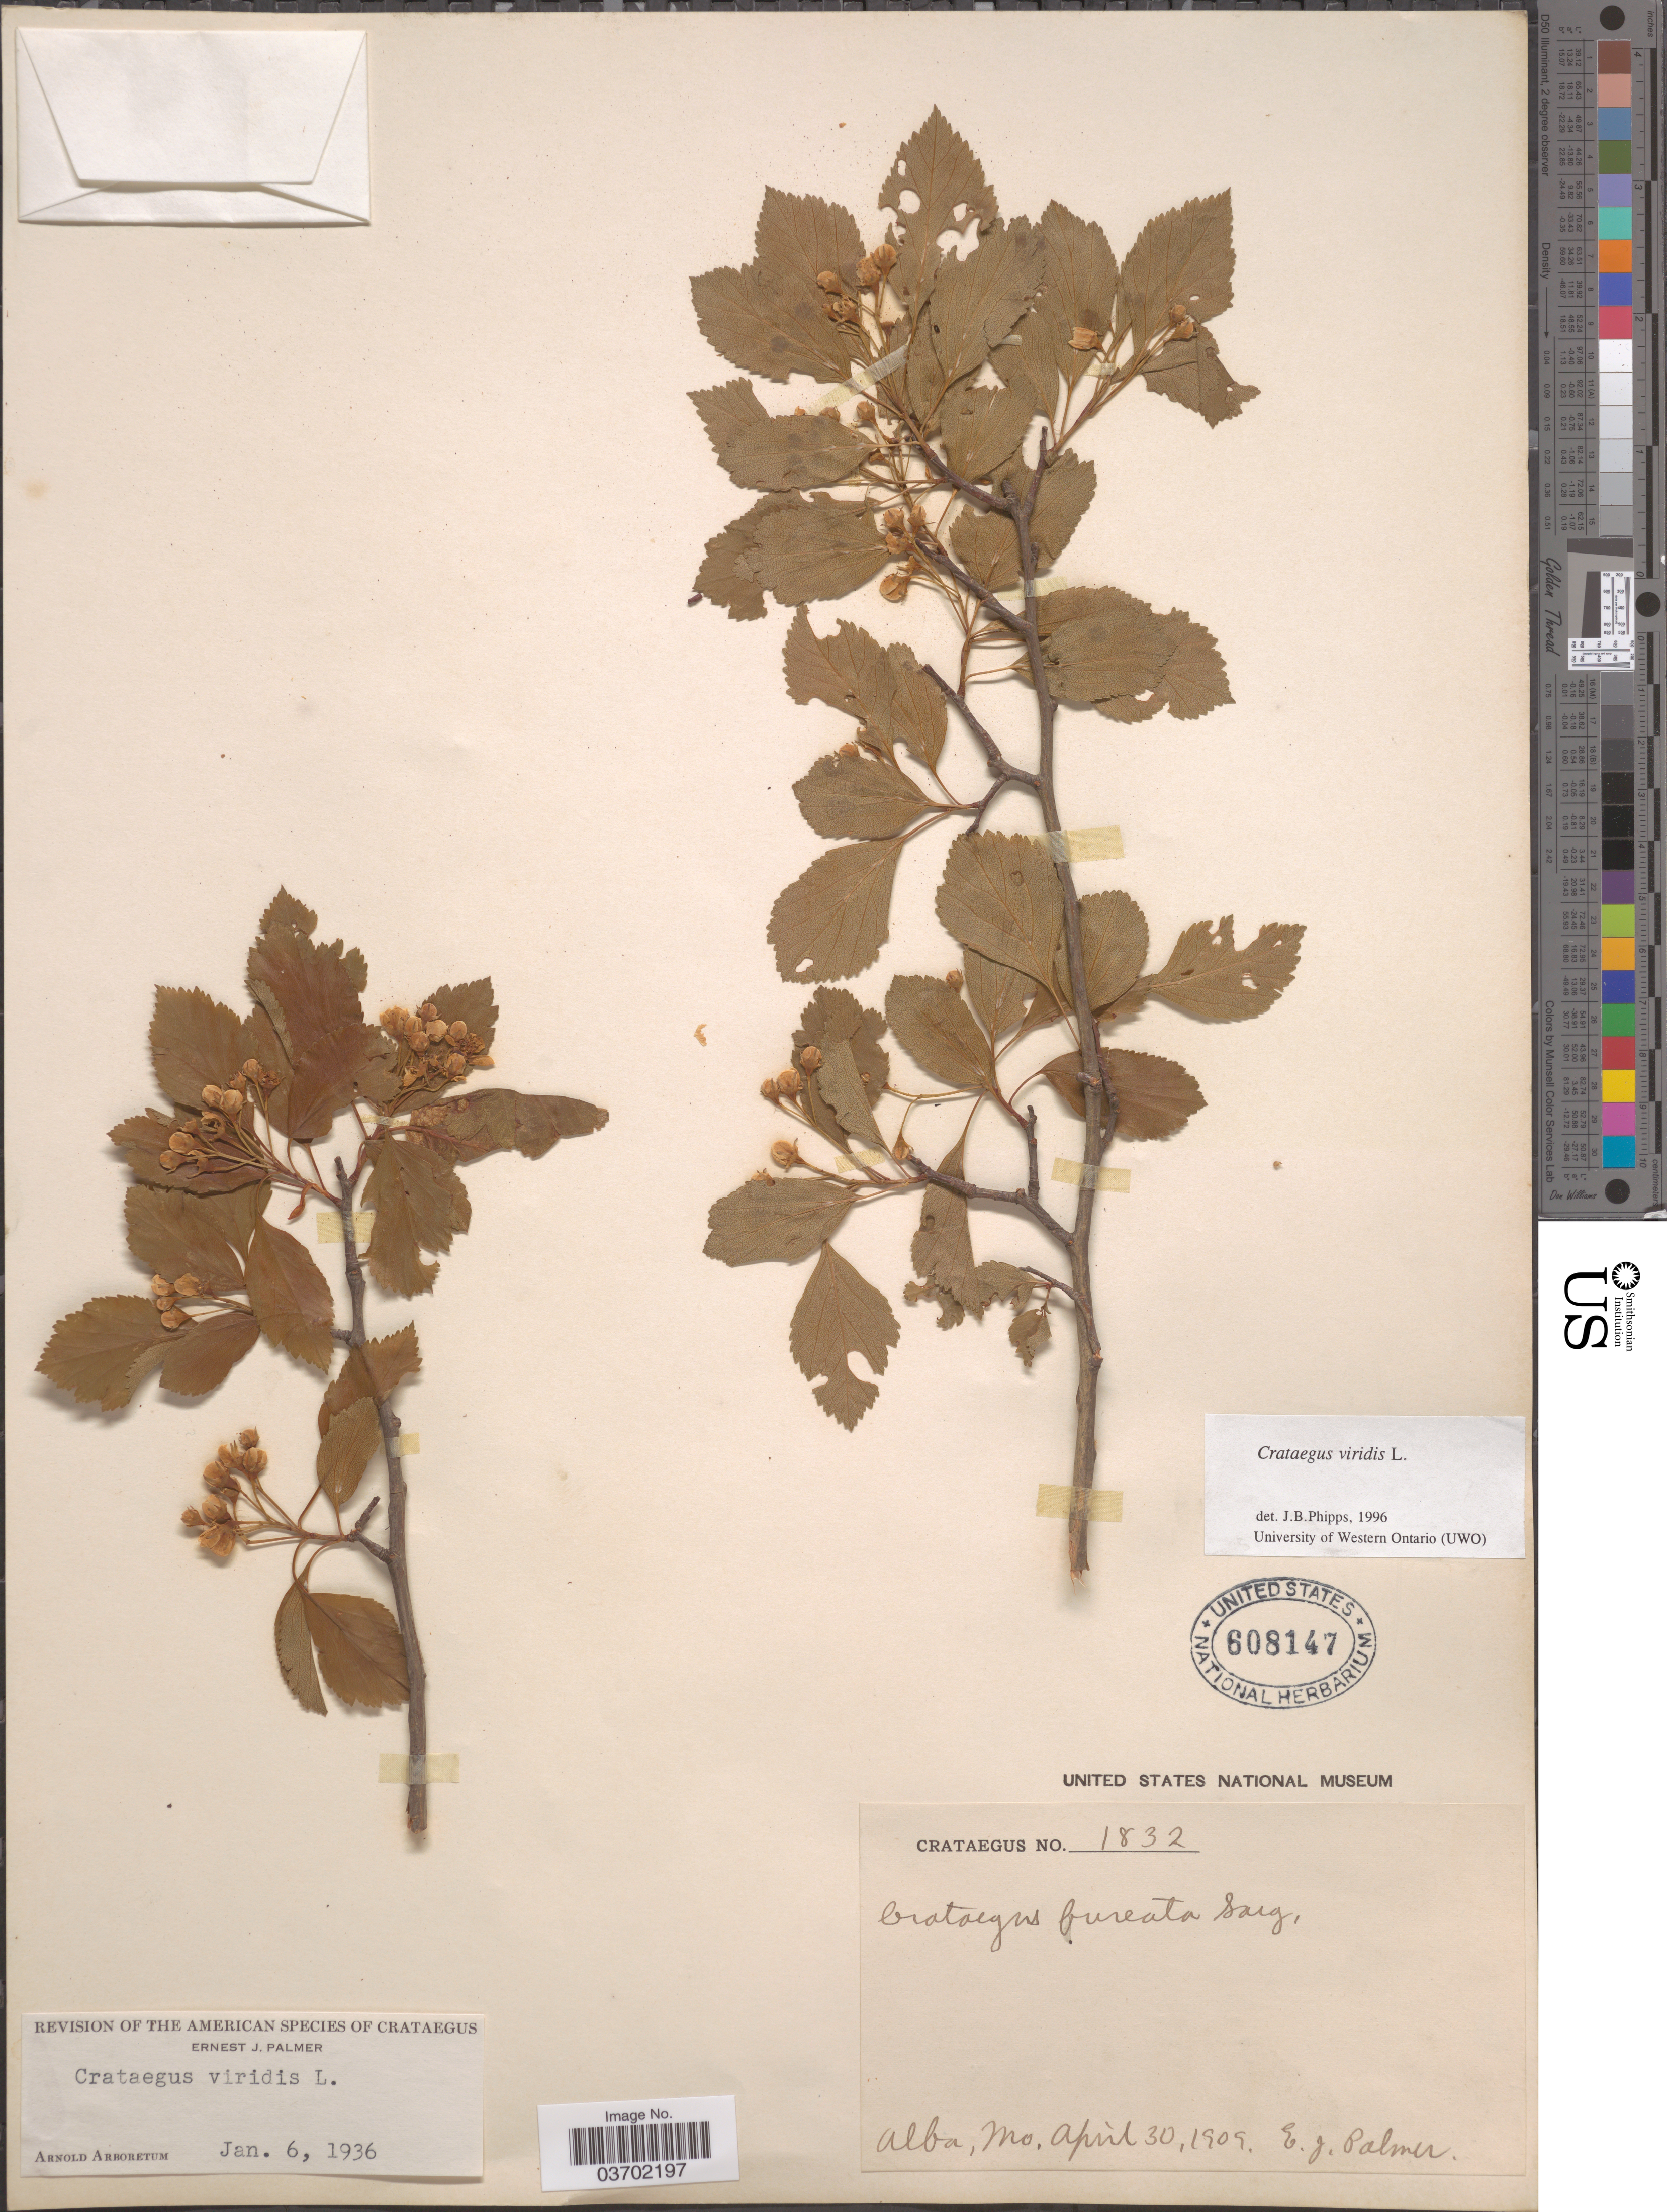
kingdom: Plantae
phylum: Tracheophyta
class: Magnoliopsida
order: Rosales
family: Rosaceae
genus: Crataegus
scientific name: Crataegus viridis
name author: L.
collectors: E. J. Palmer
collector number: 1832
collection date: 1909-04-30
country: United States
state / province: Missouri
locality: Alba.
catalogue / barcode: US 608147